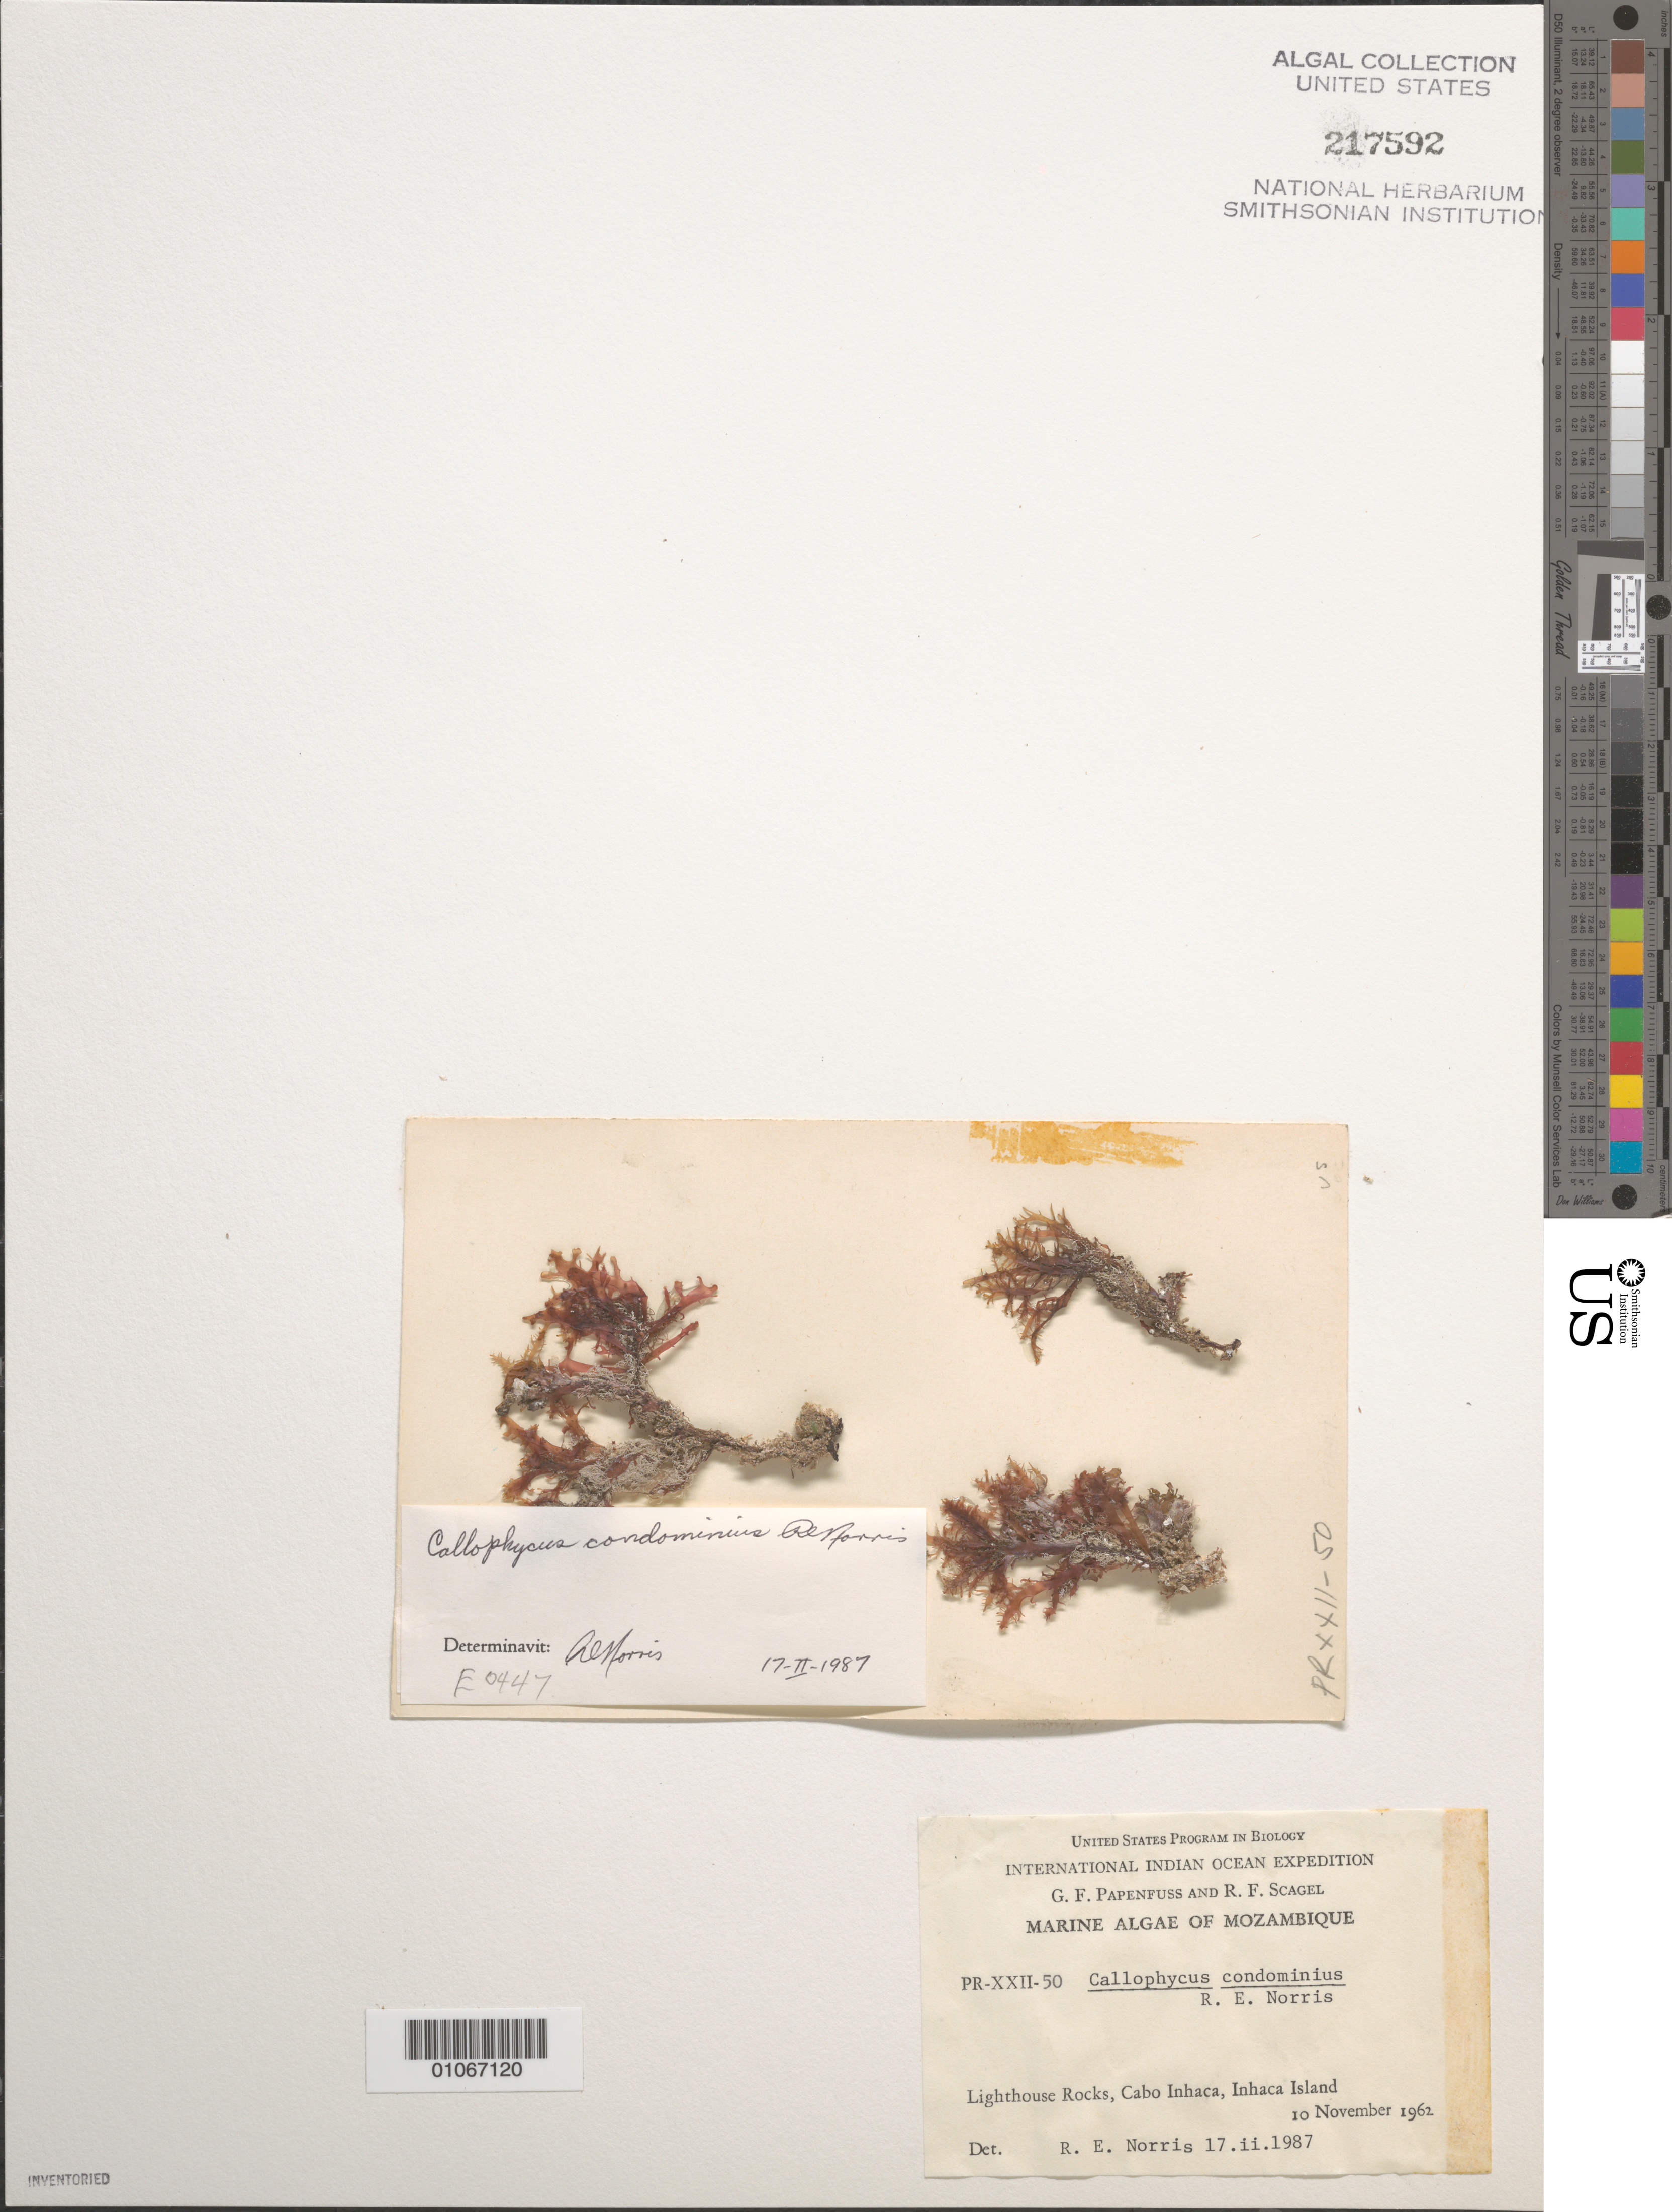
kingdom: Plantae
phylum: Rhodophyta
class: Florideophyceae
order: Gigartinales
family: Solieriaceae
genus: Callophycus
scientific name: Callophycus condominius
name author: R.E. Norris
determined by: Norris, R. E.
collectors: G. Papenfuss & R. F. Scagel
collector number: PR-XXII-50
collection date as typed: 10 Nov 1962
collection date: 1962-11-10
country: Mozambique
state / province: Maputo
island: Inhaca Island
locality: Lighthouse Rocks, Cabo Inhaca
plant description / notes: International Indian Ocean Expedition, 1962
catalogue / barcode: US 217592